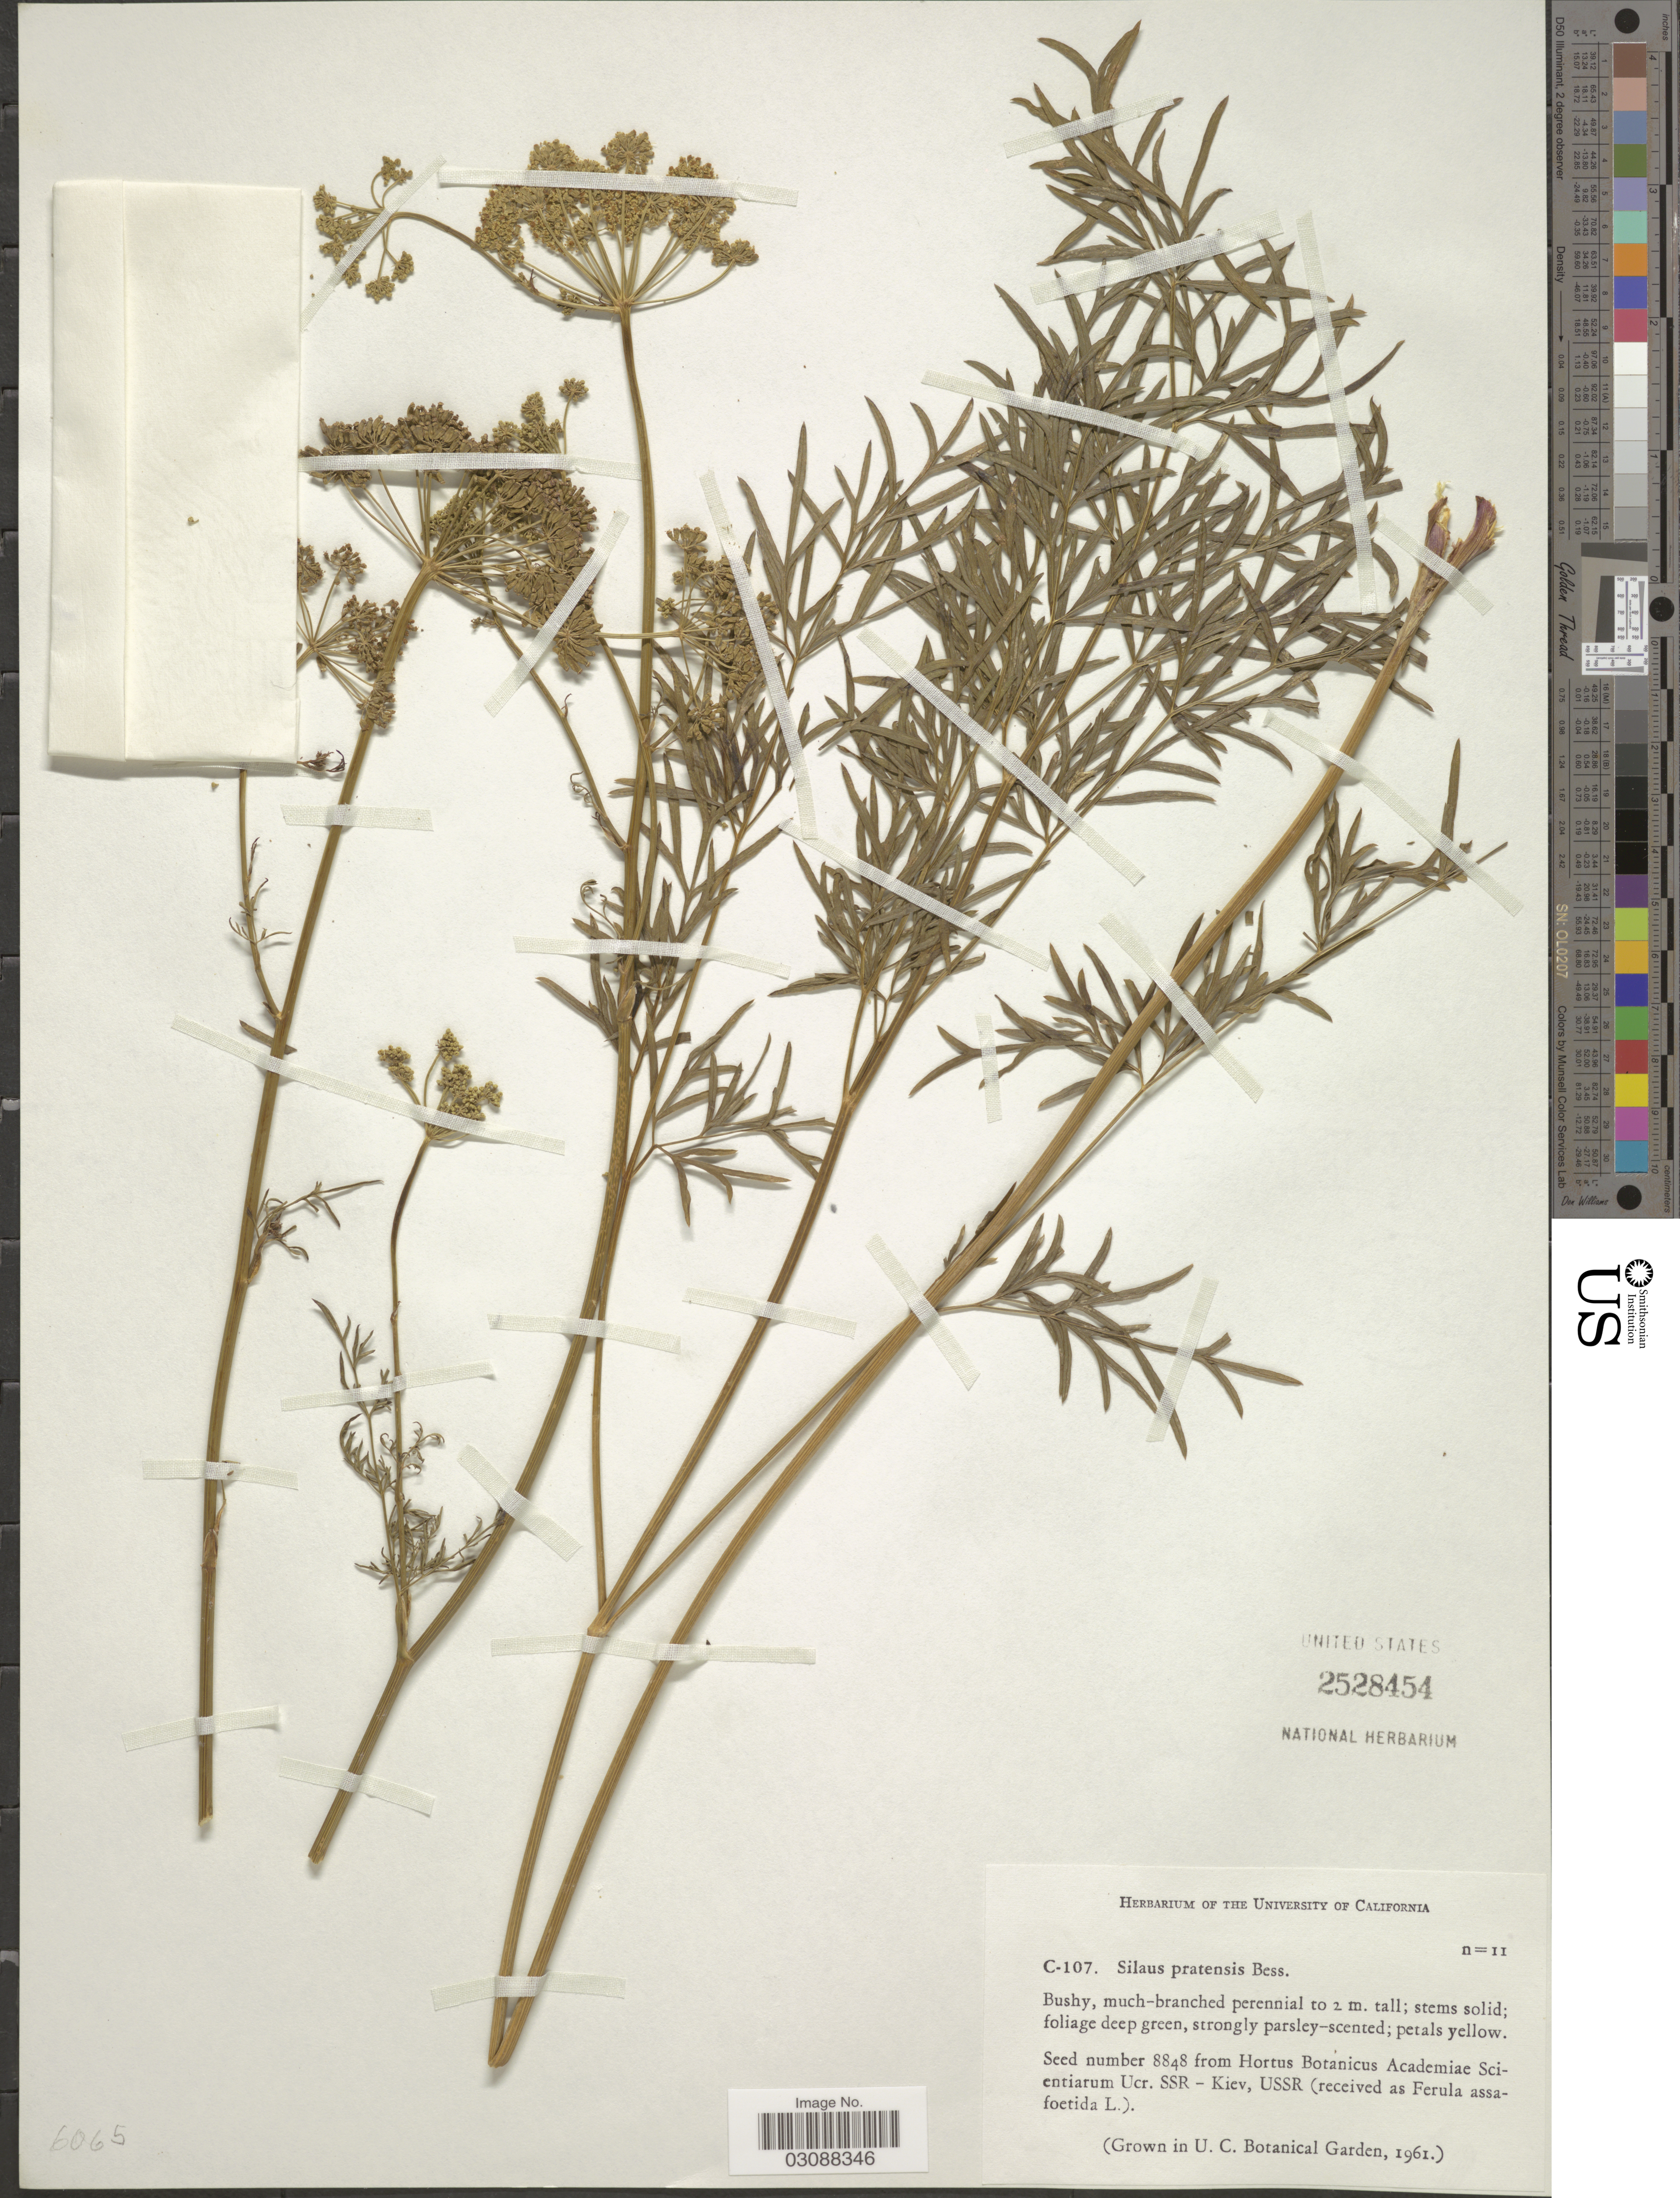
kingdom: Plantae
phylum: Tracheophyta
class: Magnoliopsida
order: Apiales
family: Apiaceae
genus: Silaus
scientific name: Silaus pratensis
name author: (Crantz) Besser ex Schult.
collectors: ex herb. Univ. of California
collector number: C-107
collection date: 1961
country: United States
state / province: California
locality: U. C. Botanical Garden.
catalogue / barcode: US 2528454